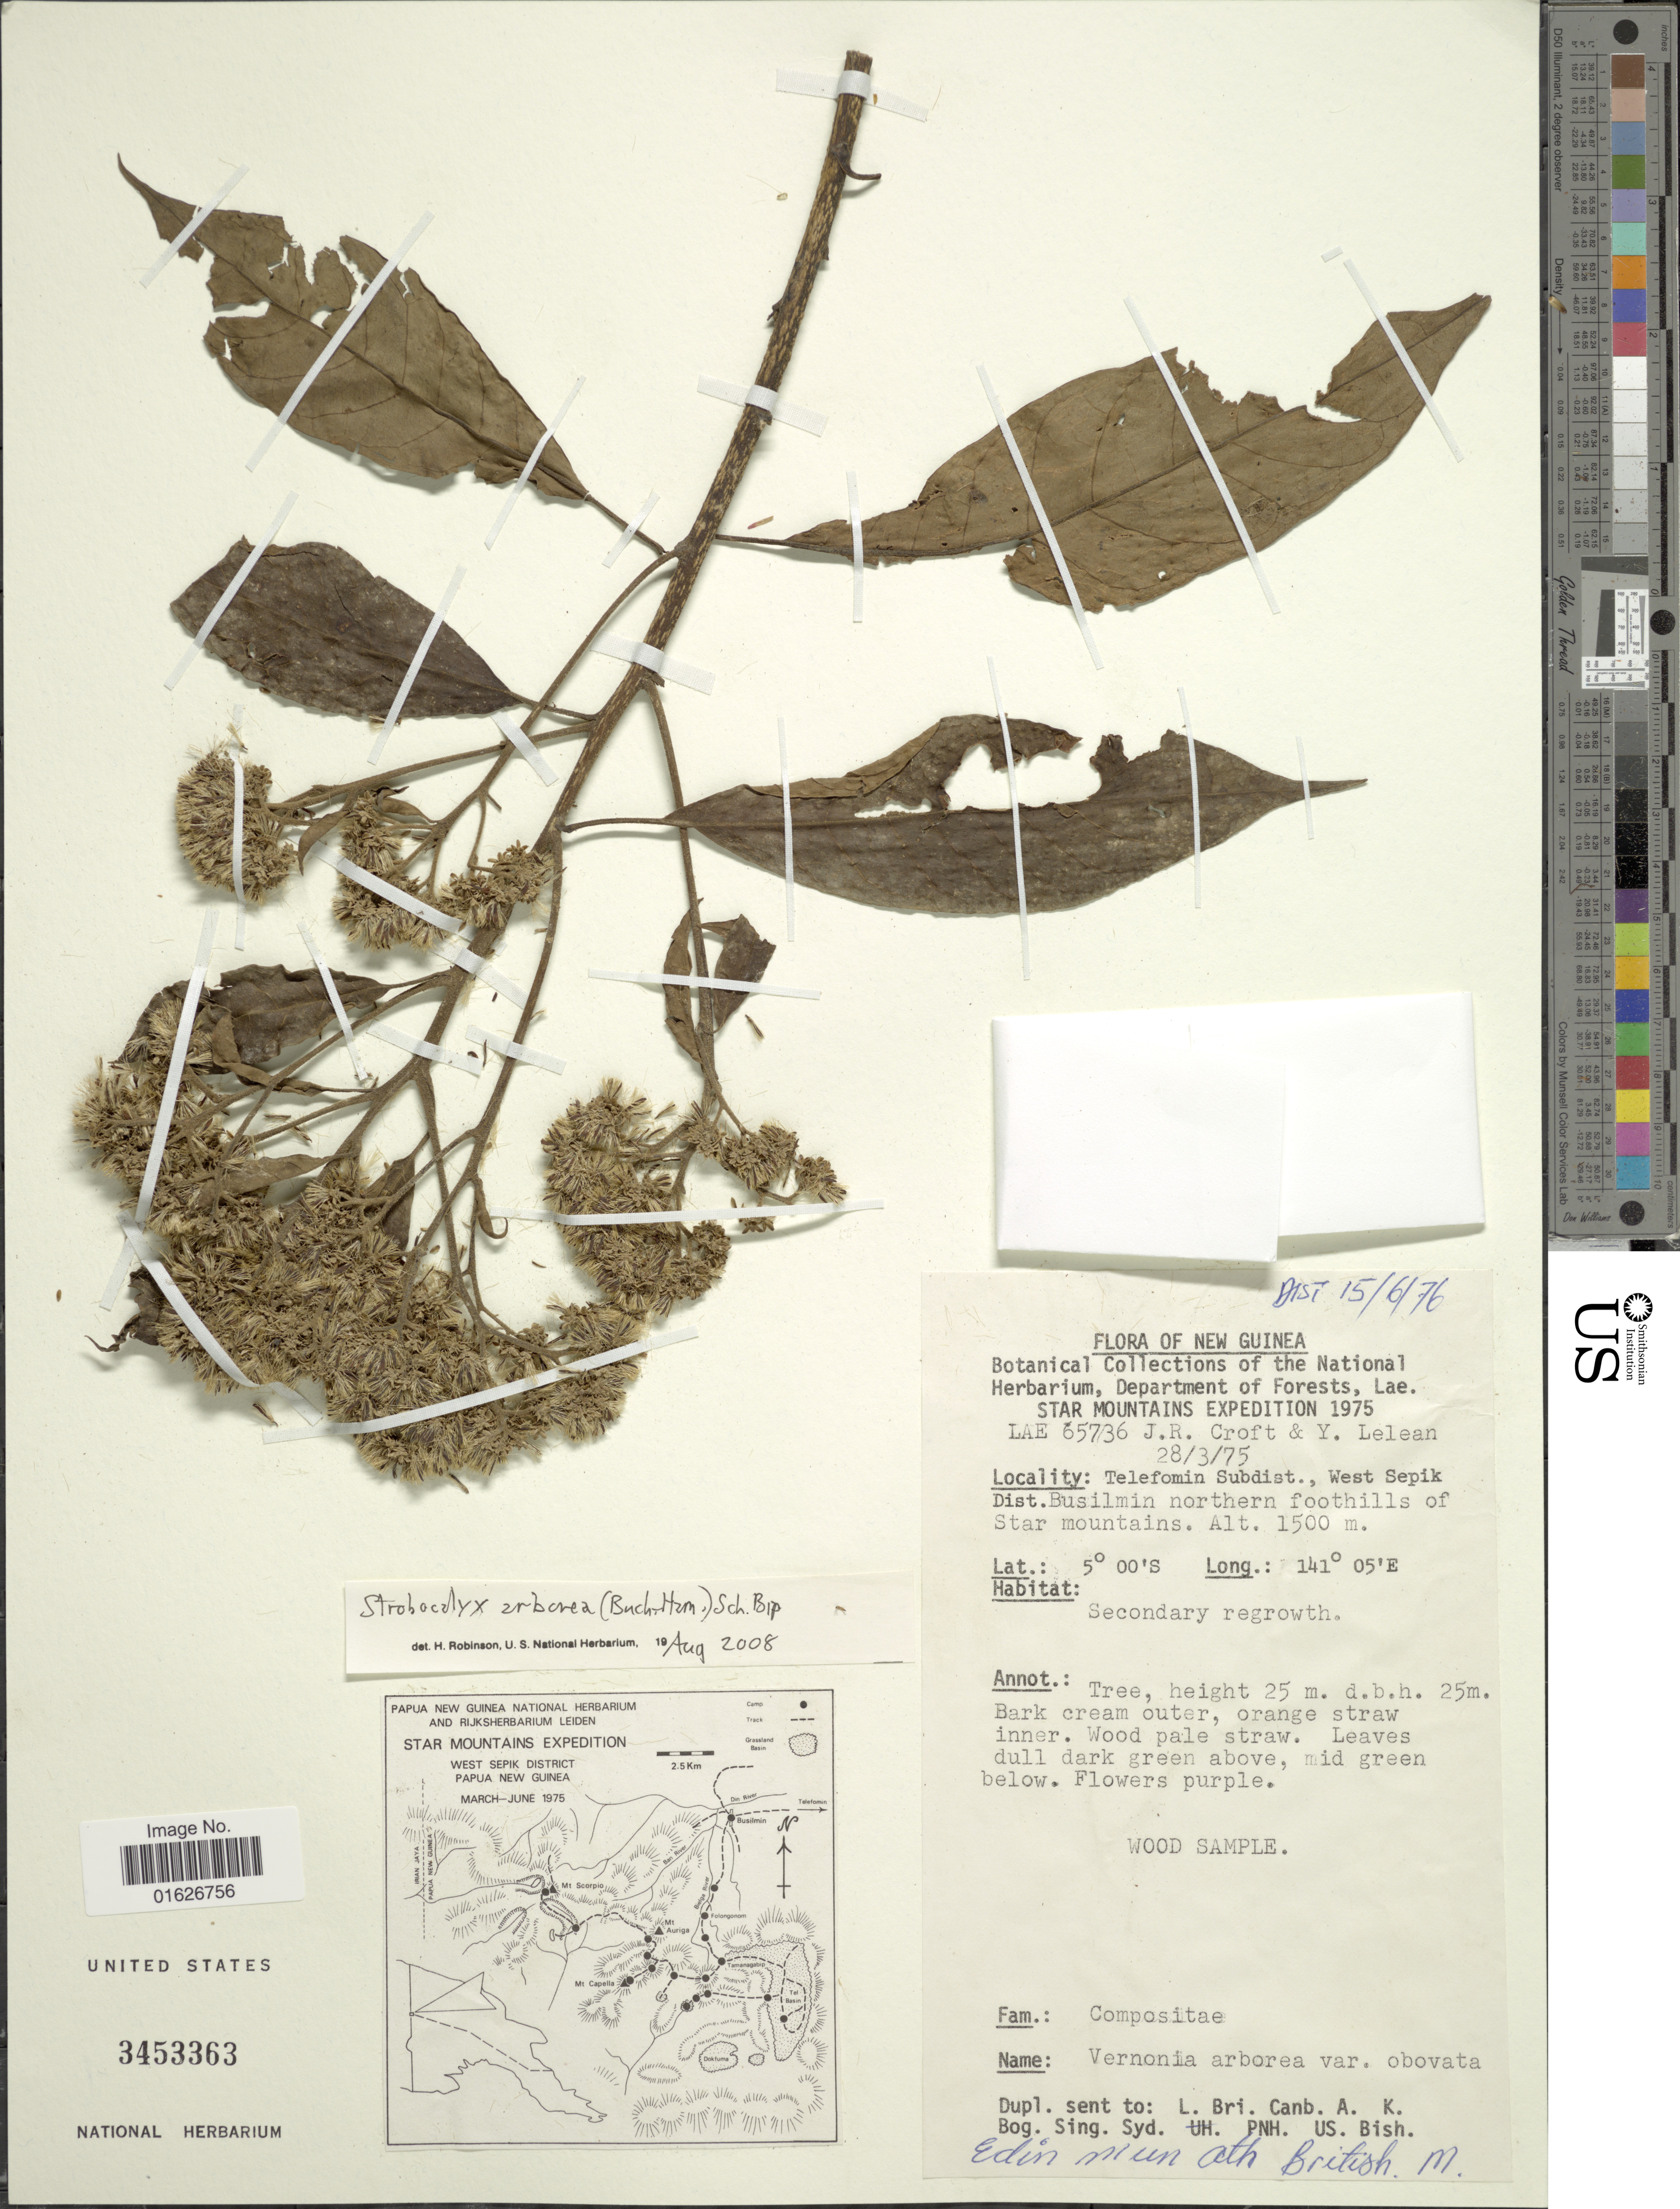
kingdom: Plantae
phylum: Tracheophyta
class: Magnoliopsida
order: Asterales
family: Asteraceae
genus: Strobocalyx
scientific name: Strobocalyx arborea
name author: (Buch.-Ham.) Sch. Bip.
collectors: J. R. Croft & Y. Lelean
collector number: LAE 65736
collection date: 1975-03-28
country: Papua New Guinea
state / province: Sandaun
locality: Telefomin Subdist. West Sepik. Dist Busilmin Northern foothills of Star Mountains.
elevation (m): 1500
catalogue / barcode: US 3453363